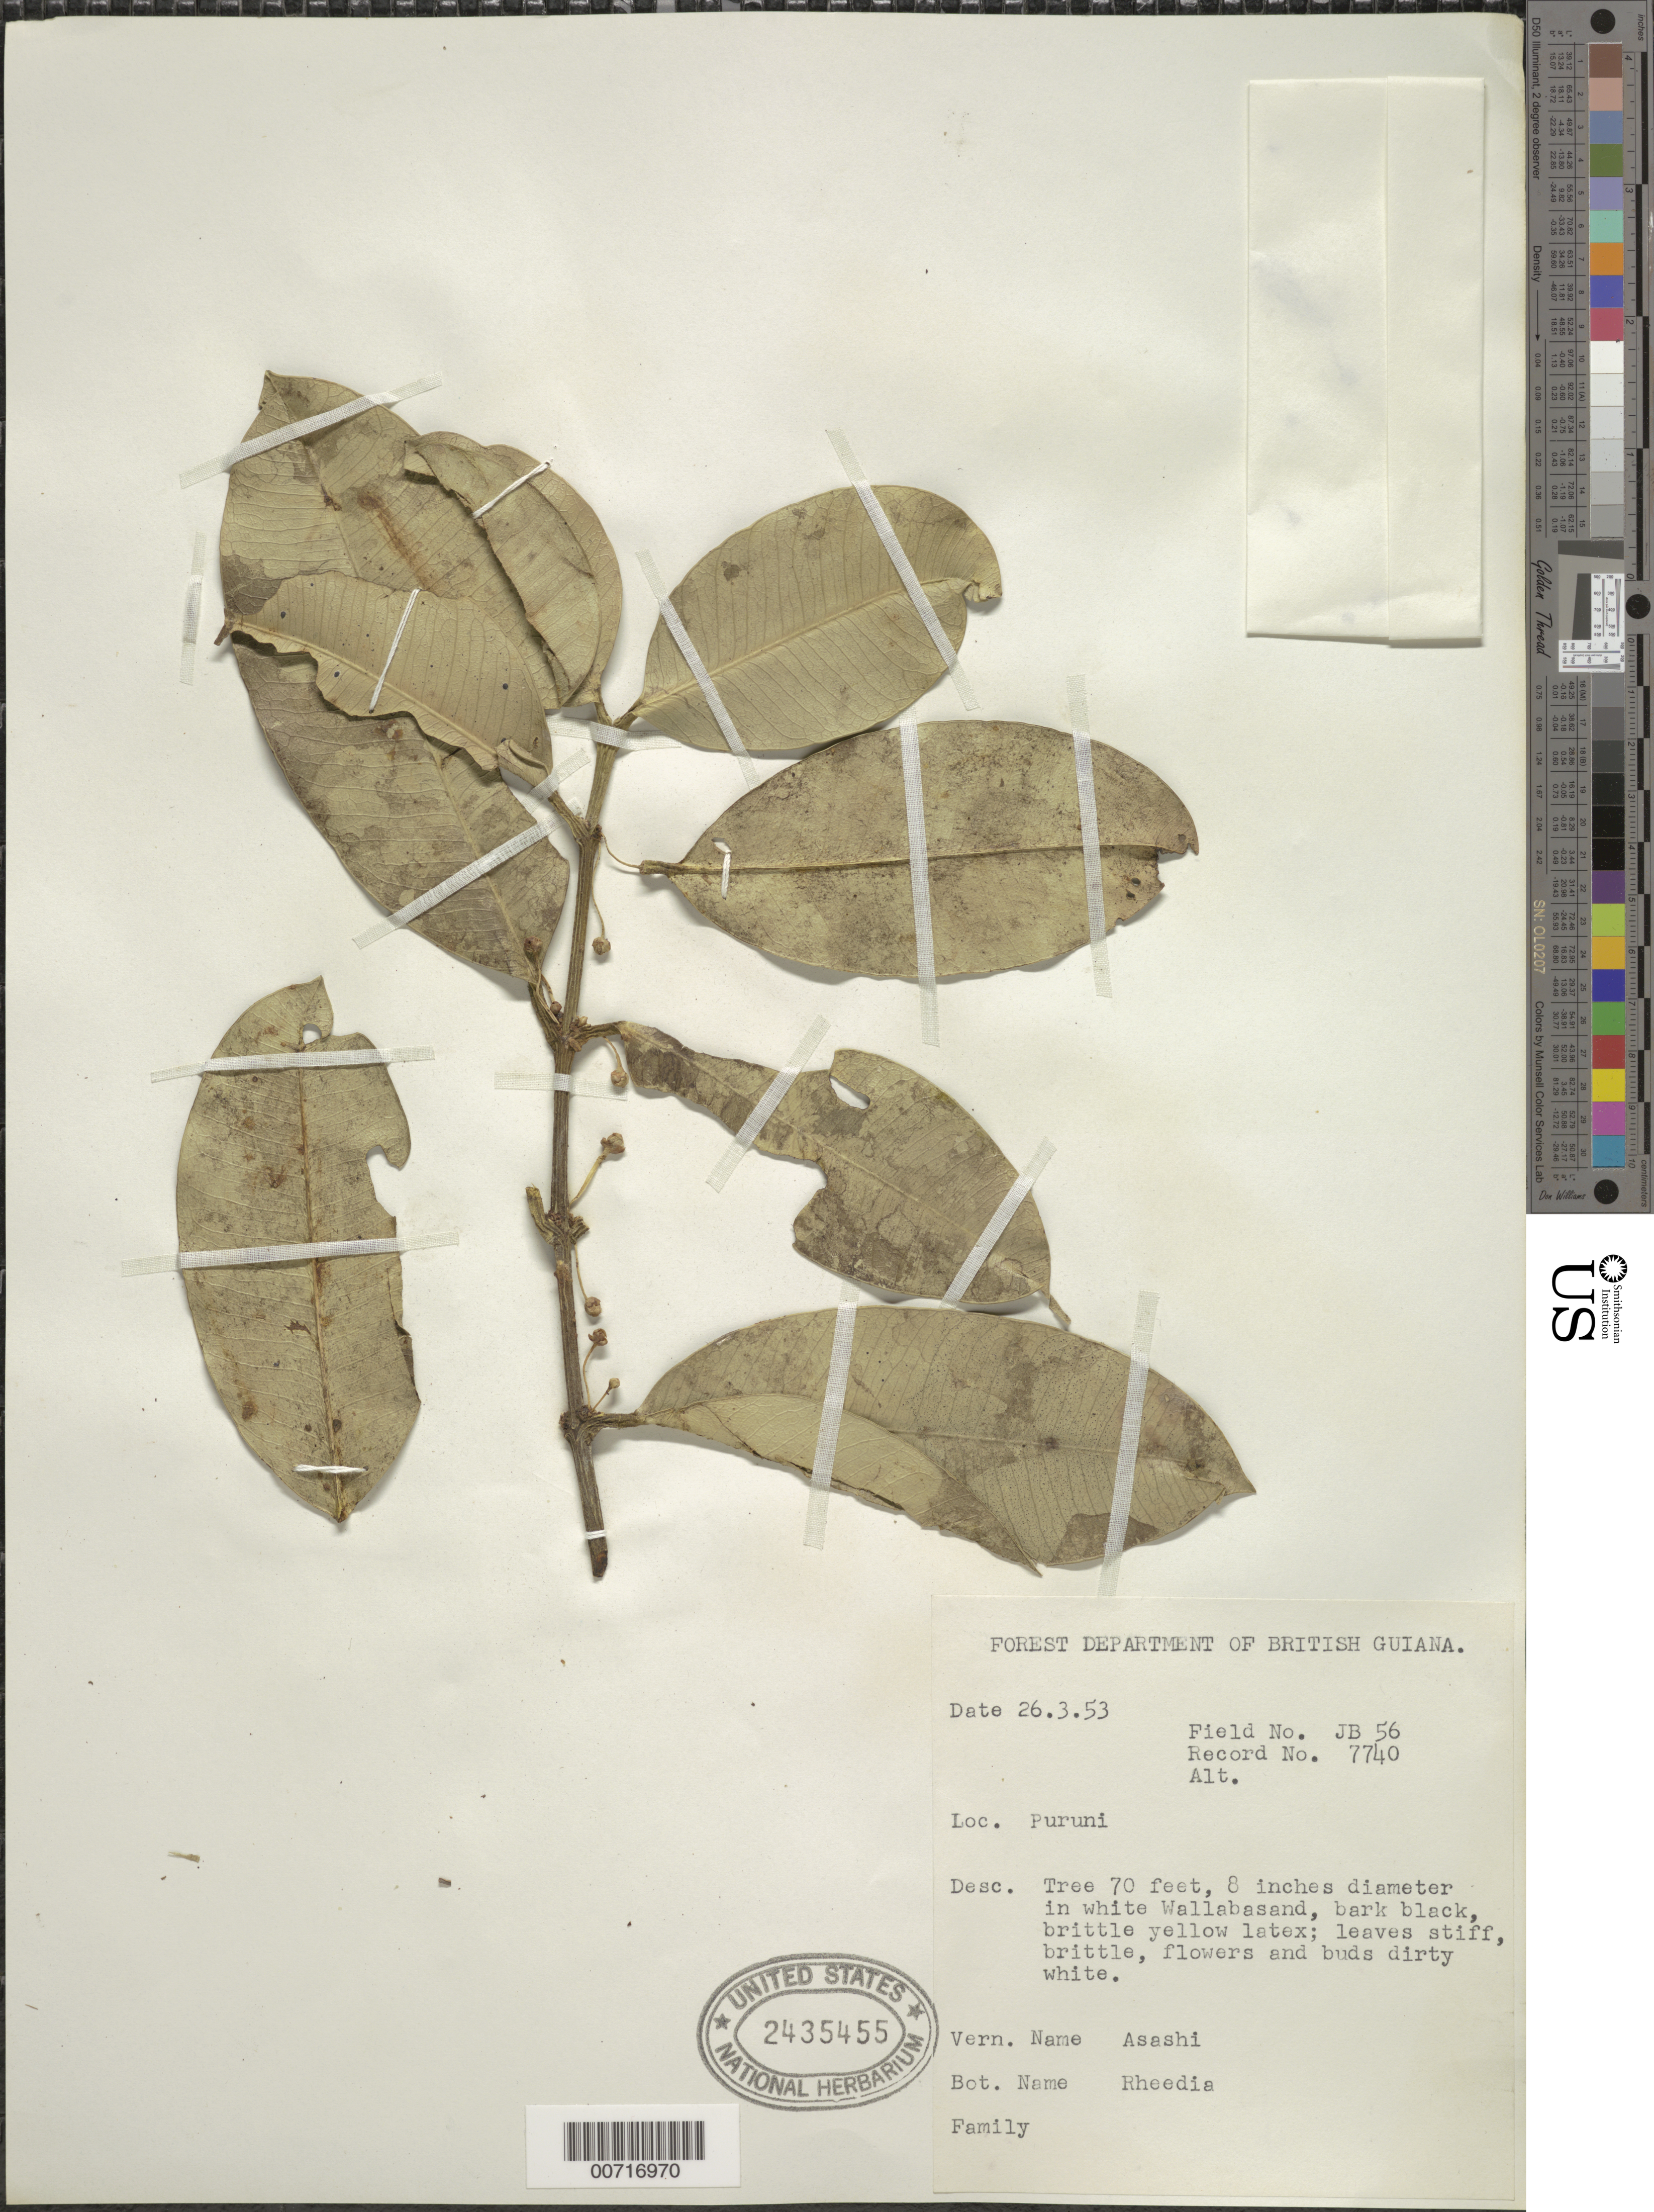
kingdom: Plantae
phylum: Tracheophyta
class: Magnoliopsida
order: Malpighiales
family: Clusiaceae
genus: Garcinia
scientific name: Garcinia sp.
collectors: Forest Dept. B. G. & British Guiana Forestry Dept.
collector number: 7740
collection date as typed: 26-Mar-53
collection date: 1953-03-26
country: Guyana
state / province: U. Demerara-Berbice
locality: Puruni R.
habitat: White Wallaba sand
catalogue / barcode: US 2435455